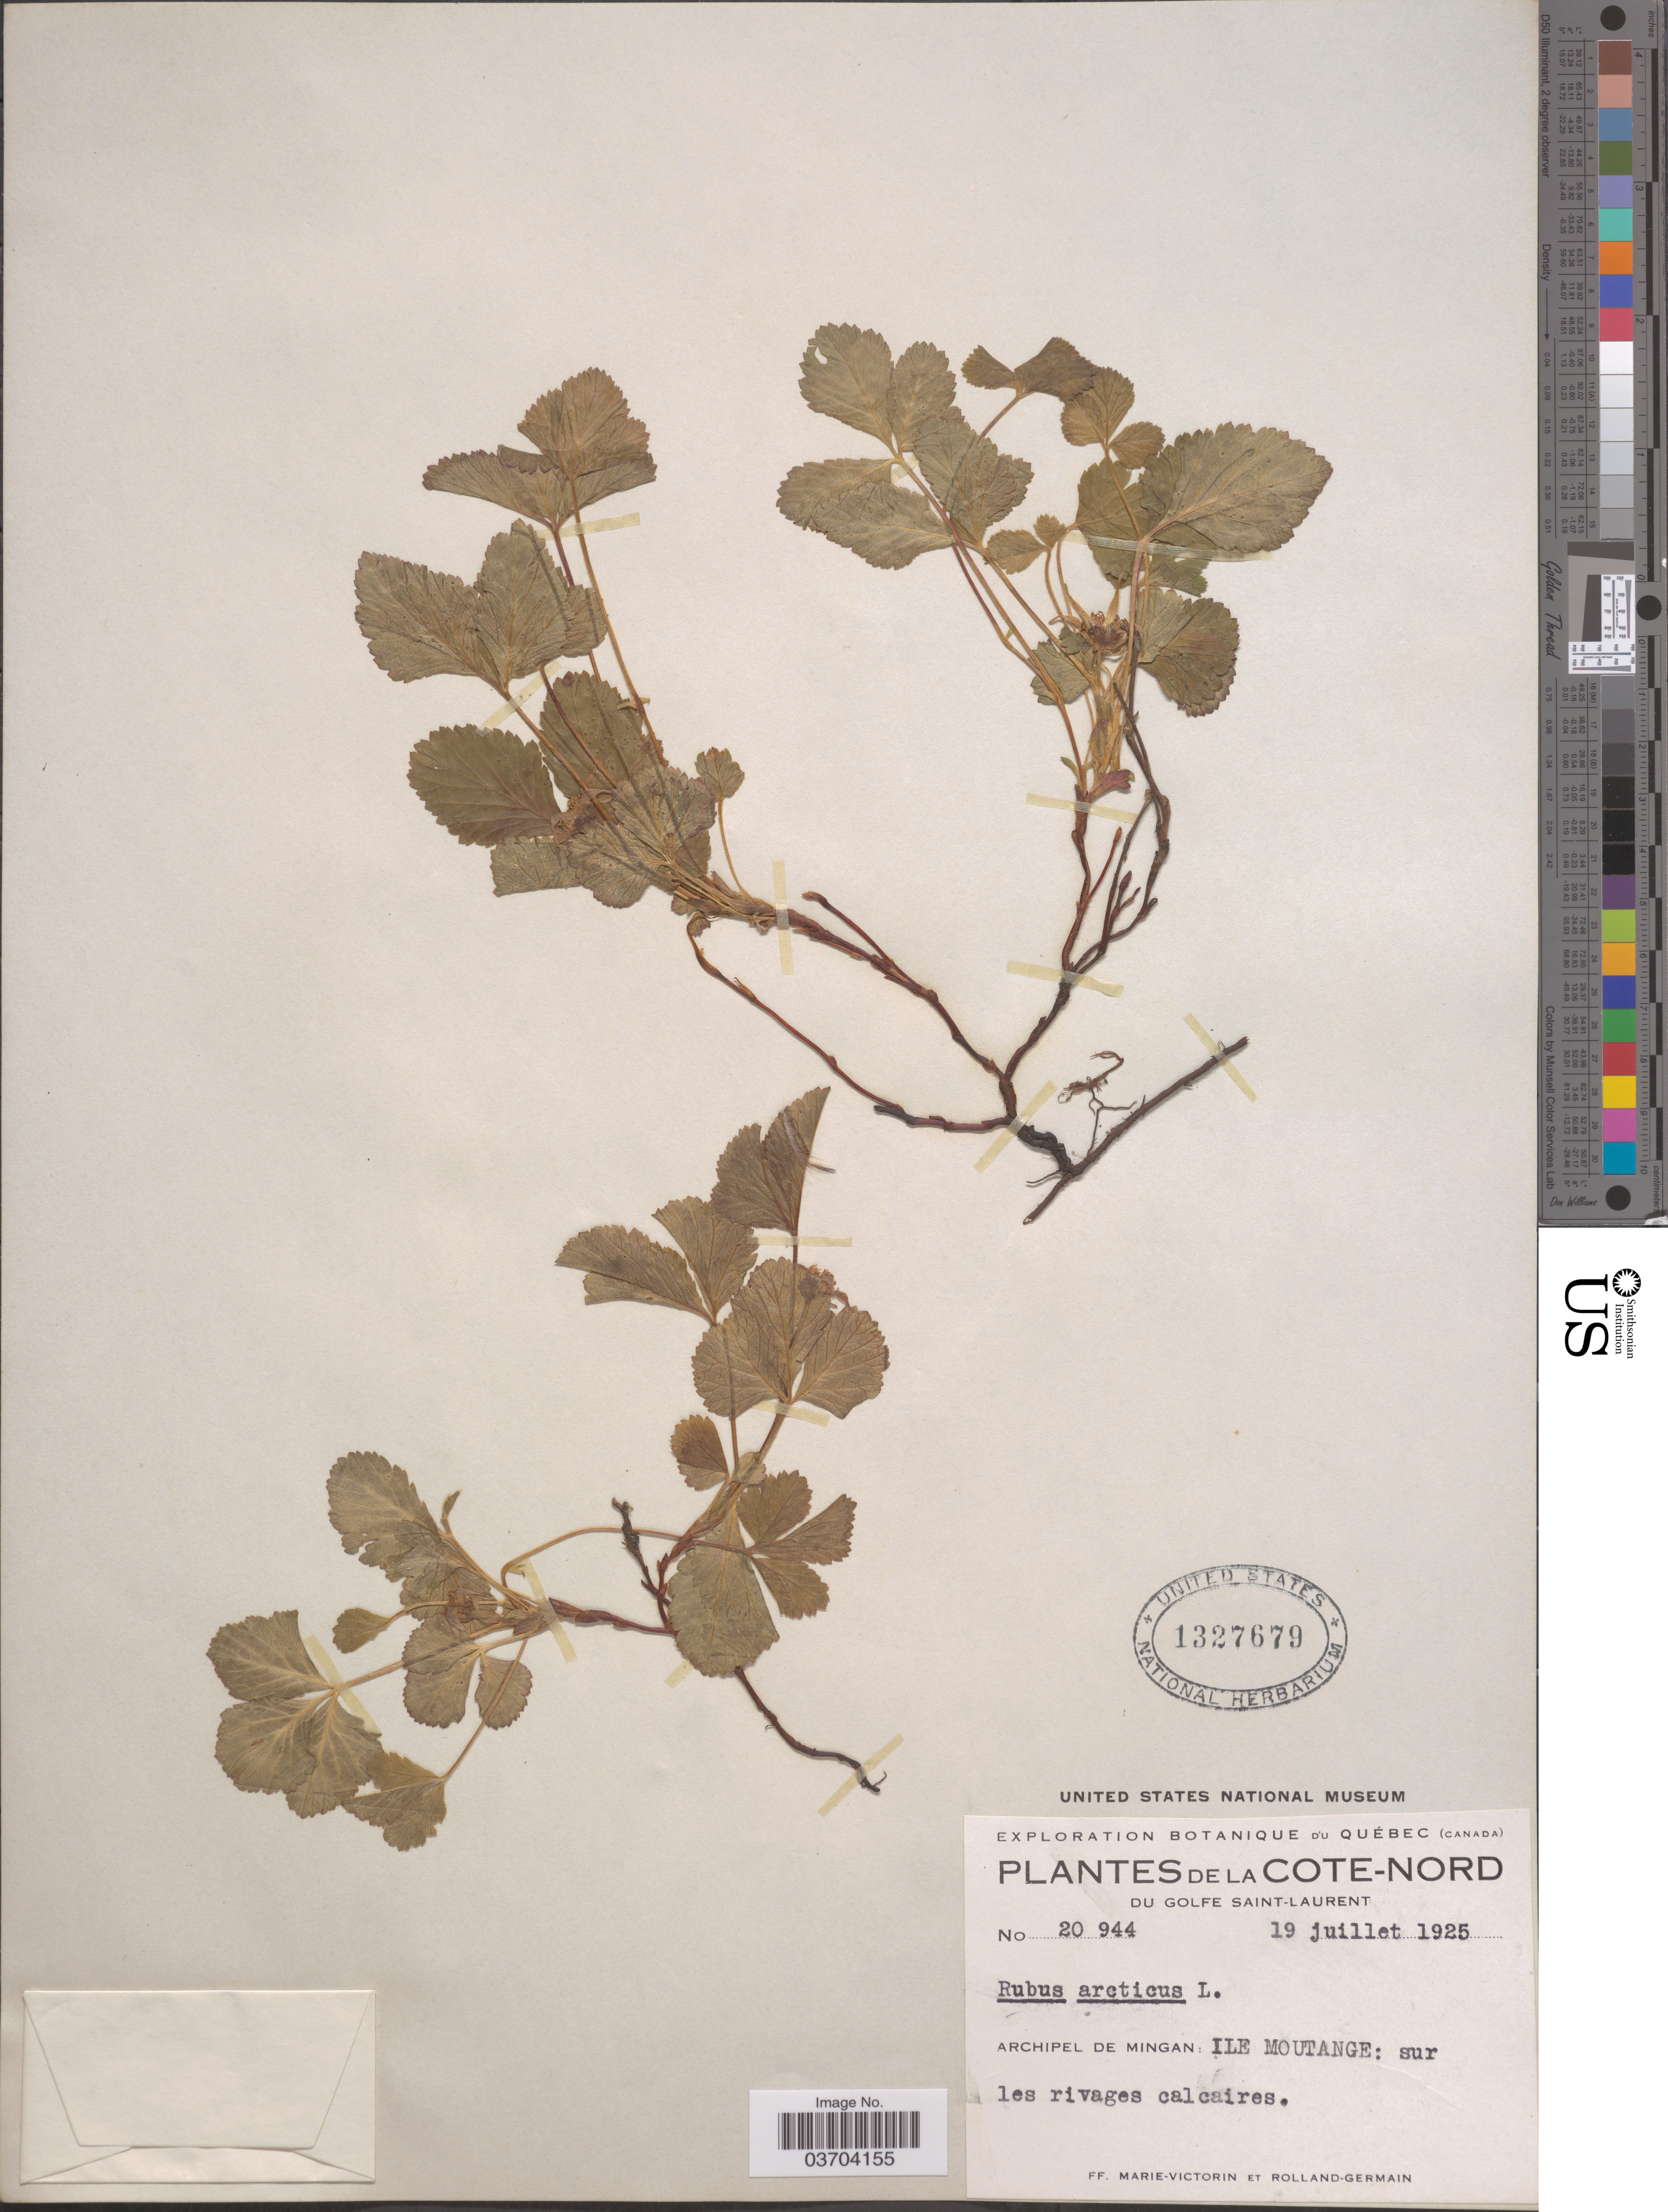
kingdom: Plantae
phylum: Tracheophyta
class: Magnoliopsida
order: Rosales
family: Rosaceae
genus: Rubus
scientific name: Rubus arcticus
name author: L.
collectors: F. Marie-Victorin & Rolland-Germain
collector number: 20944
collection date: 1925-07-19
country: Canada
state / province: Quebec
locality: Cote-Nord. Du Golfe Saint-Laurent. Archipel De Mingan: Ile Moutange: sur.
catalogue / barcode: US 1327679